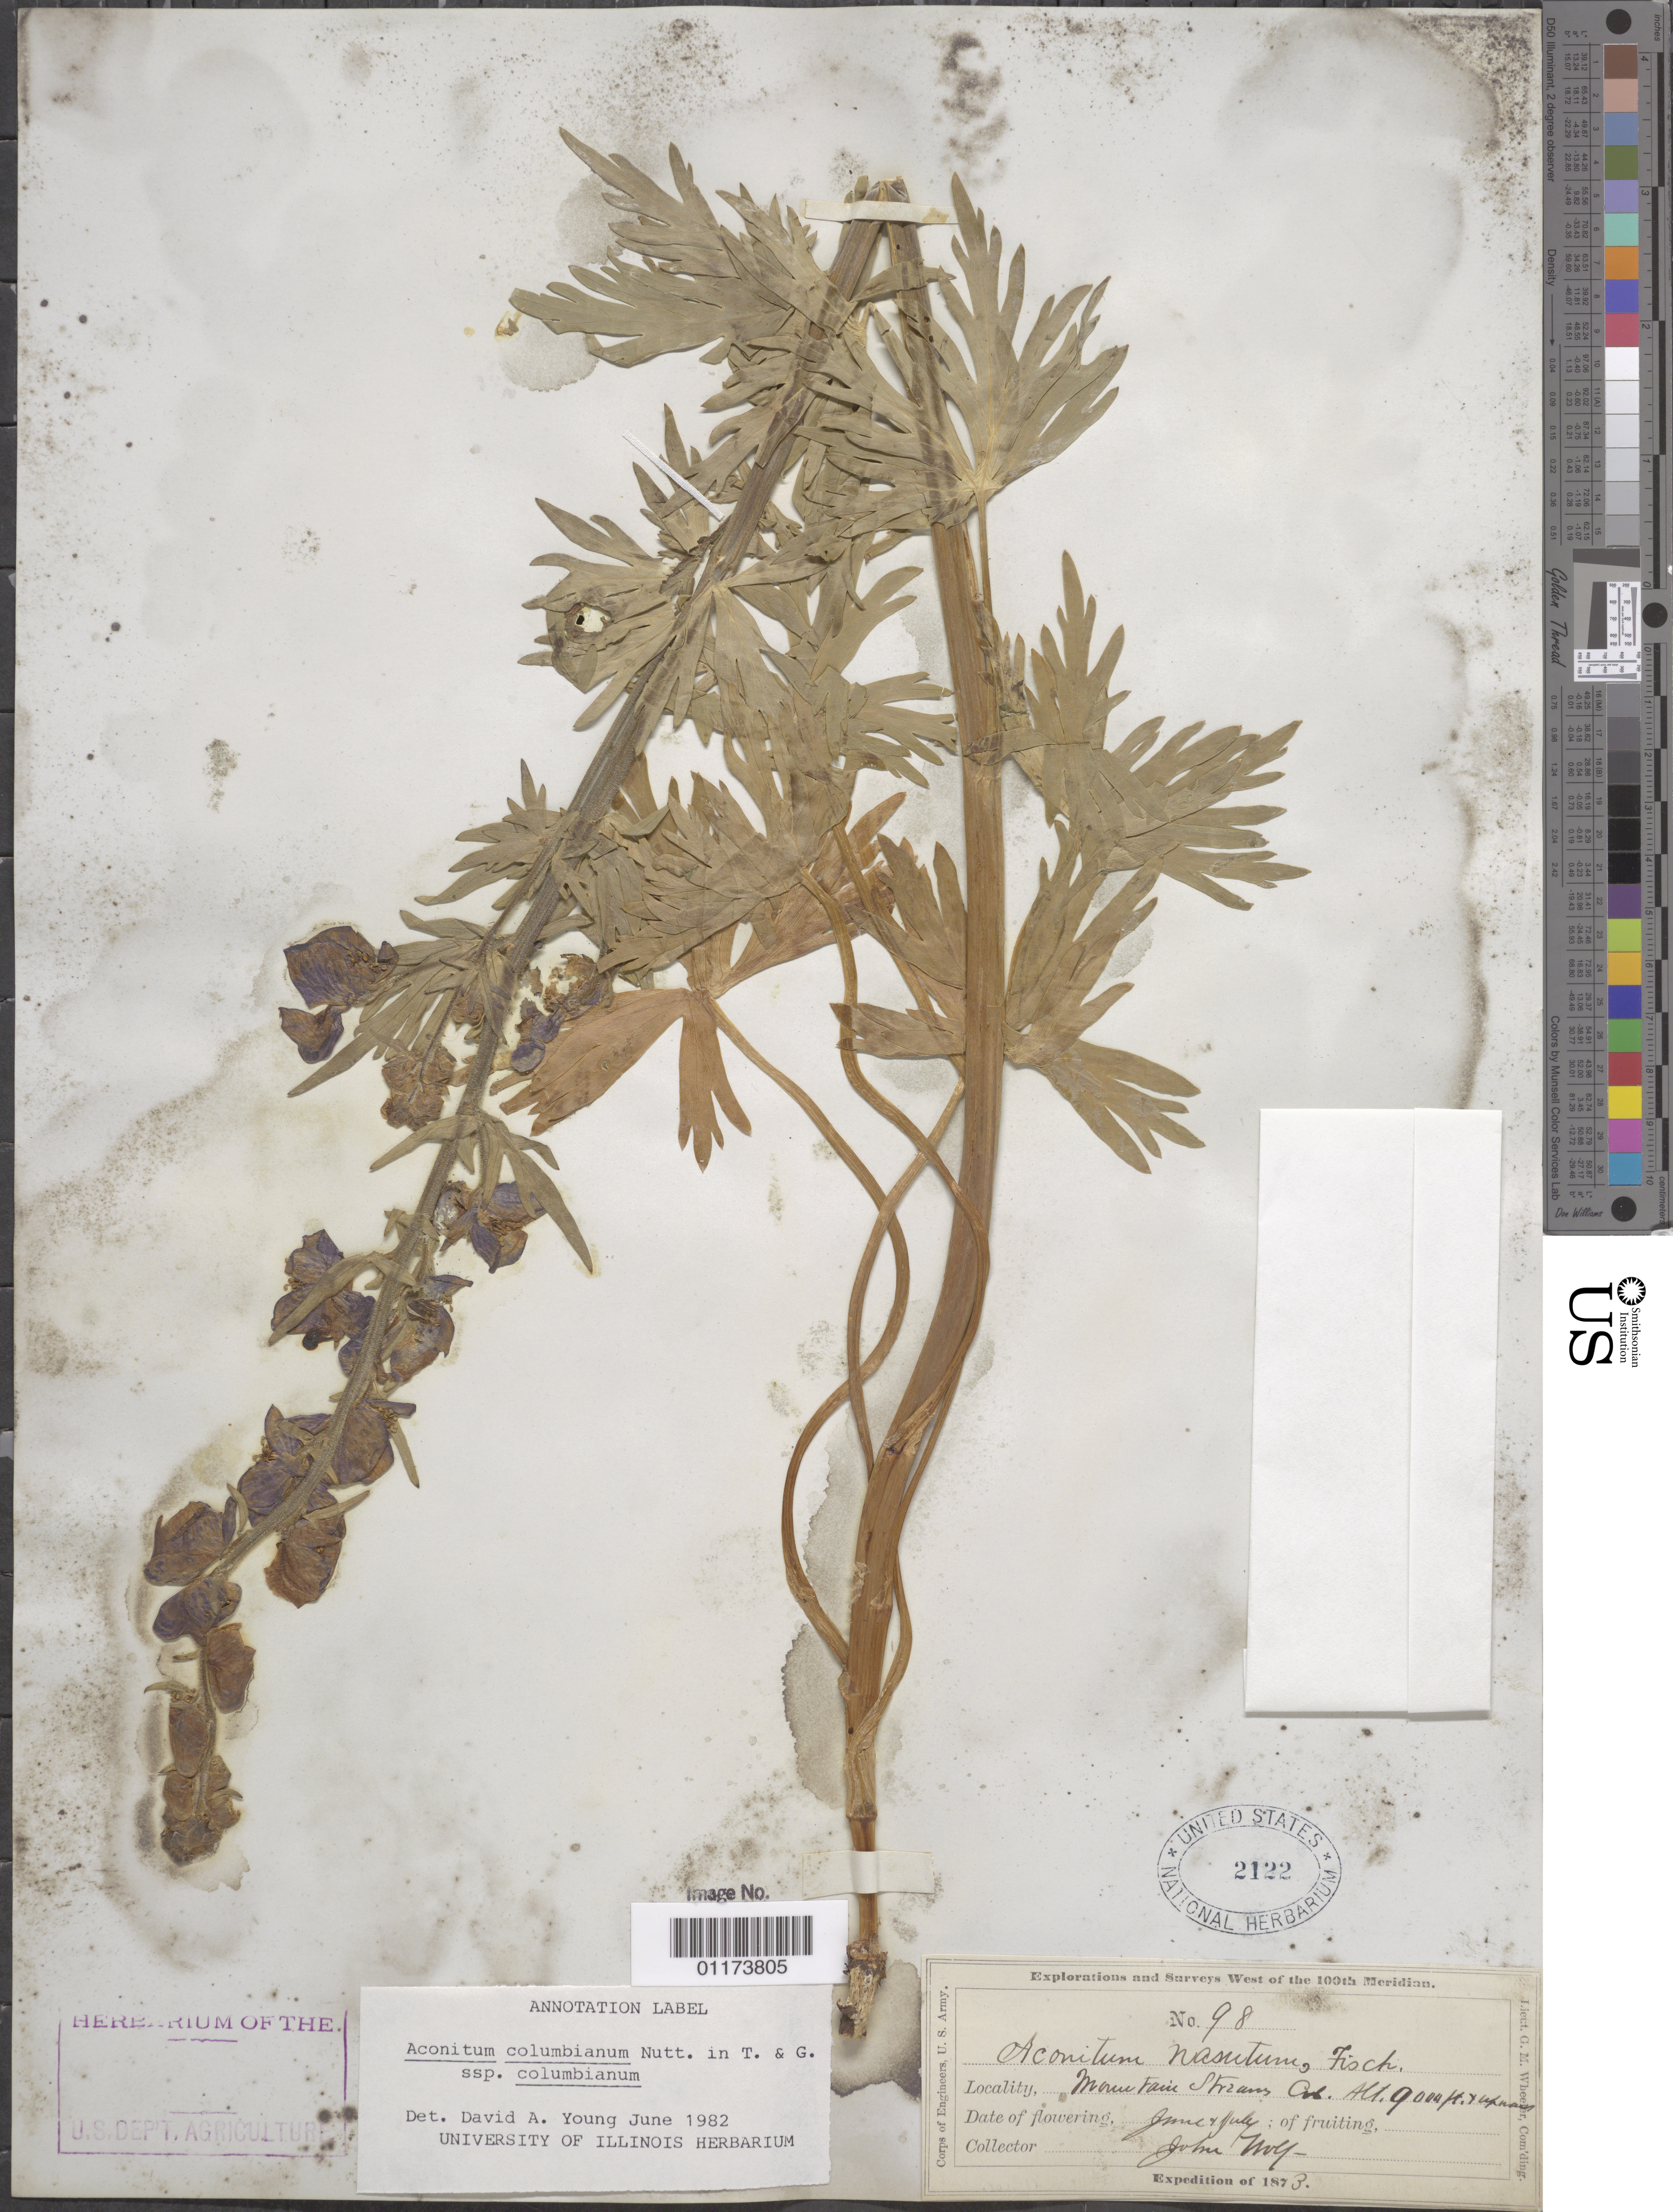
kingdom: Plantae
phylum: Tracheophyta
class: Magnoliopsida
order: Ranunculales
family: Ranunculaceae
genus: Aconitum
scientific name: Aconitum columbianum subsp. columbianum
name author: Nutt.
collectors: J. Wolf & J. T. Rothrock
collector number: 98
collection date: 1873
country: United States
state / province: Colorado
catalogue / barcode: US 2122